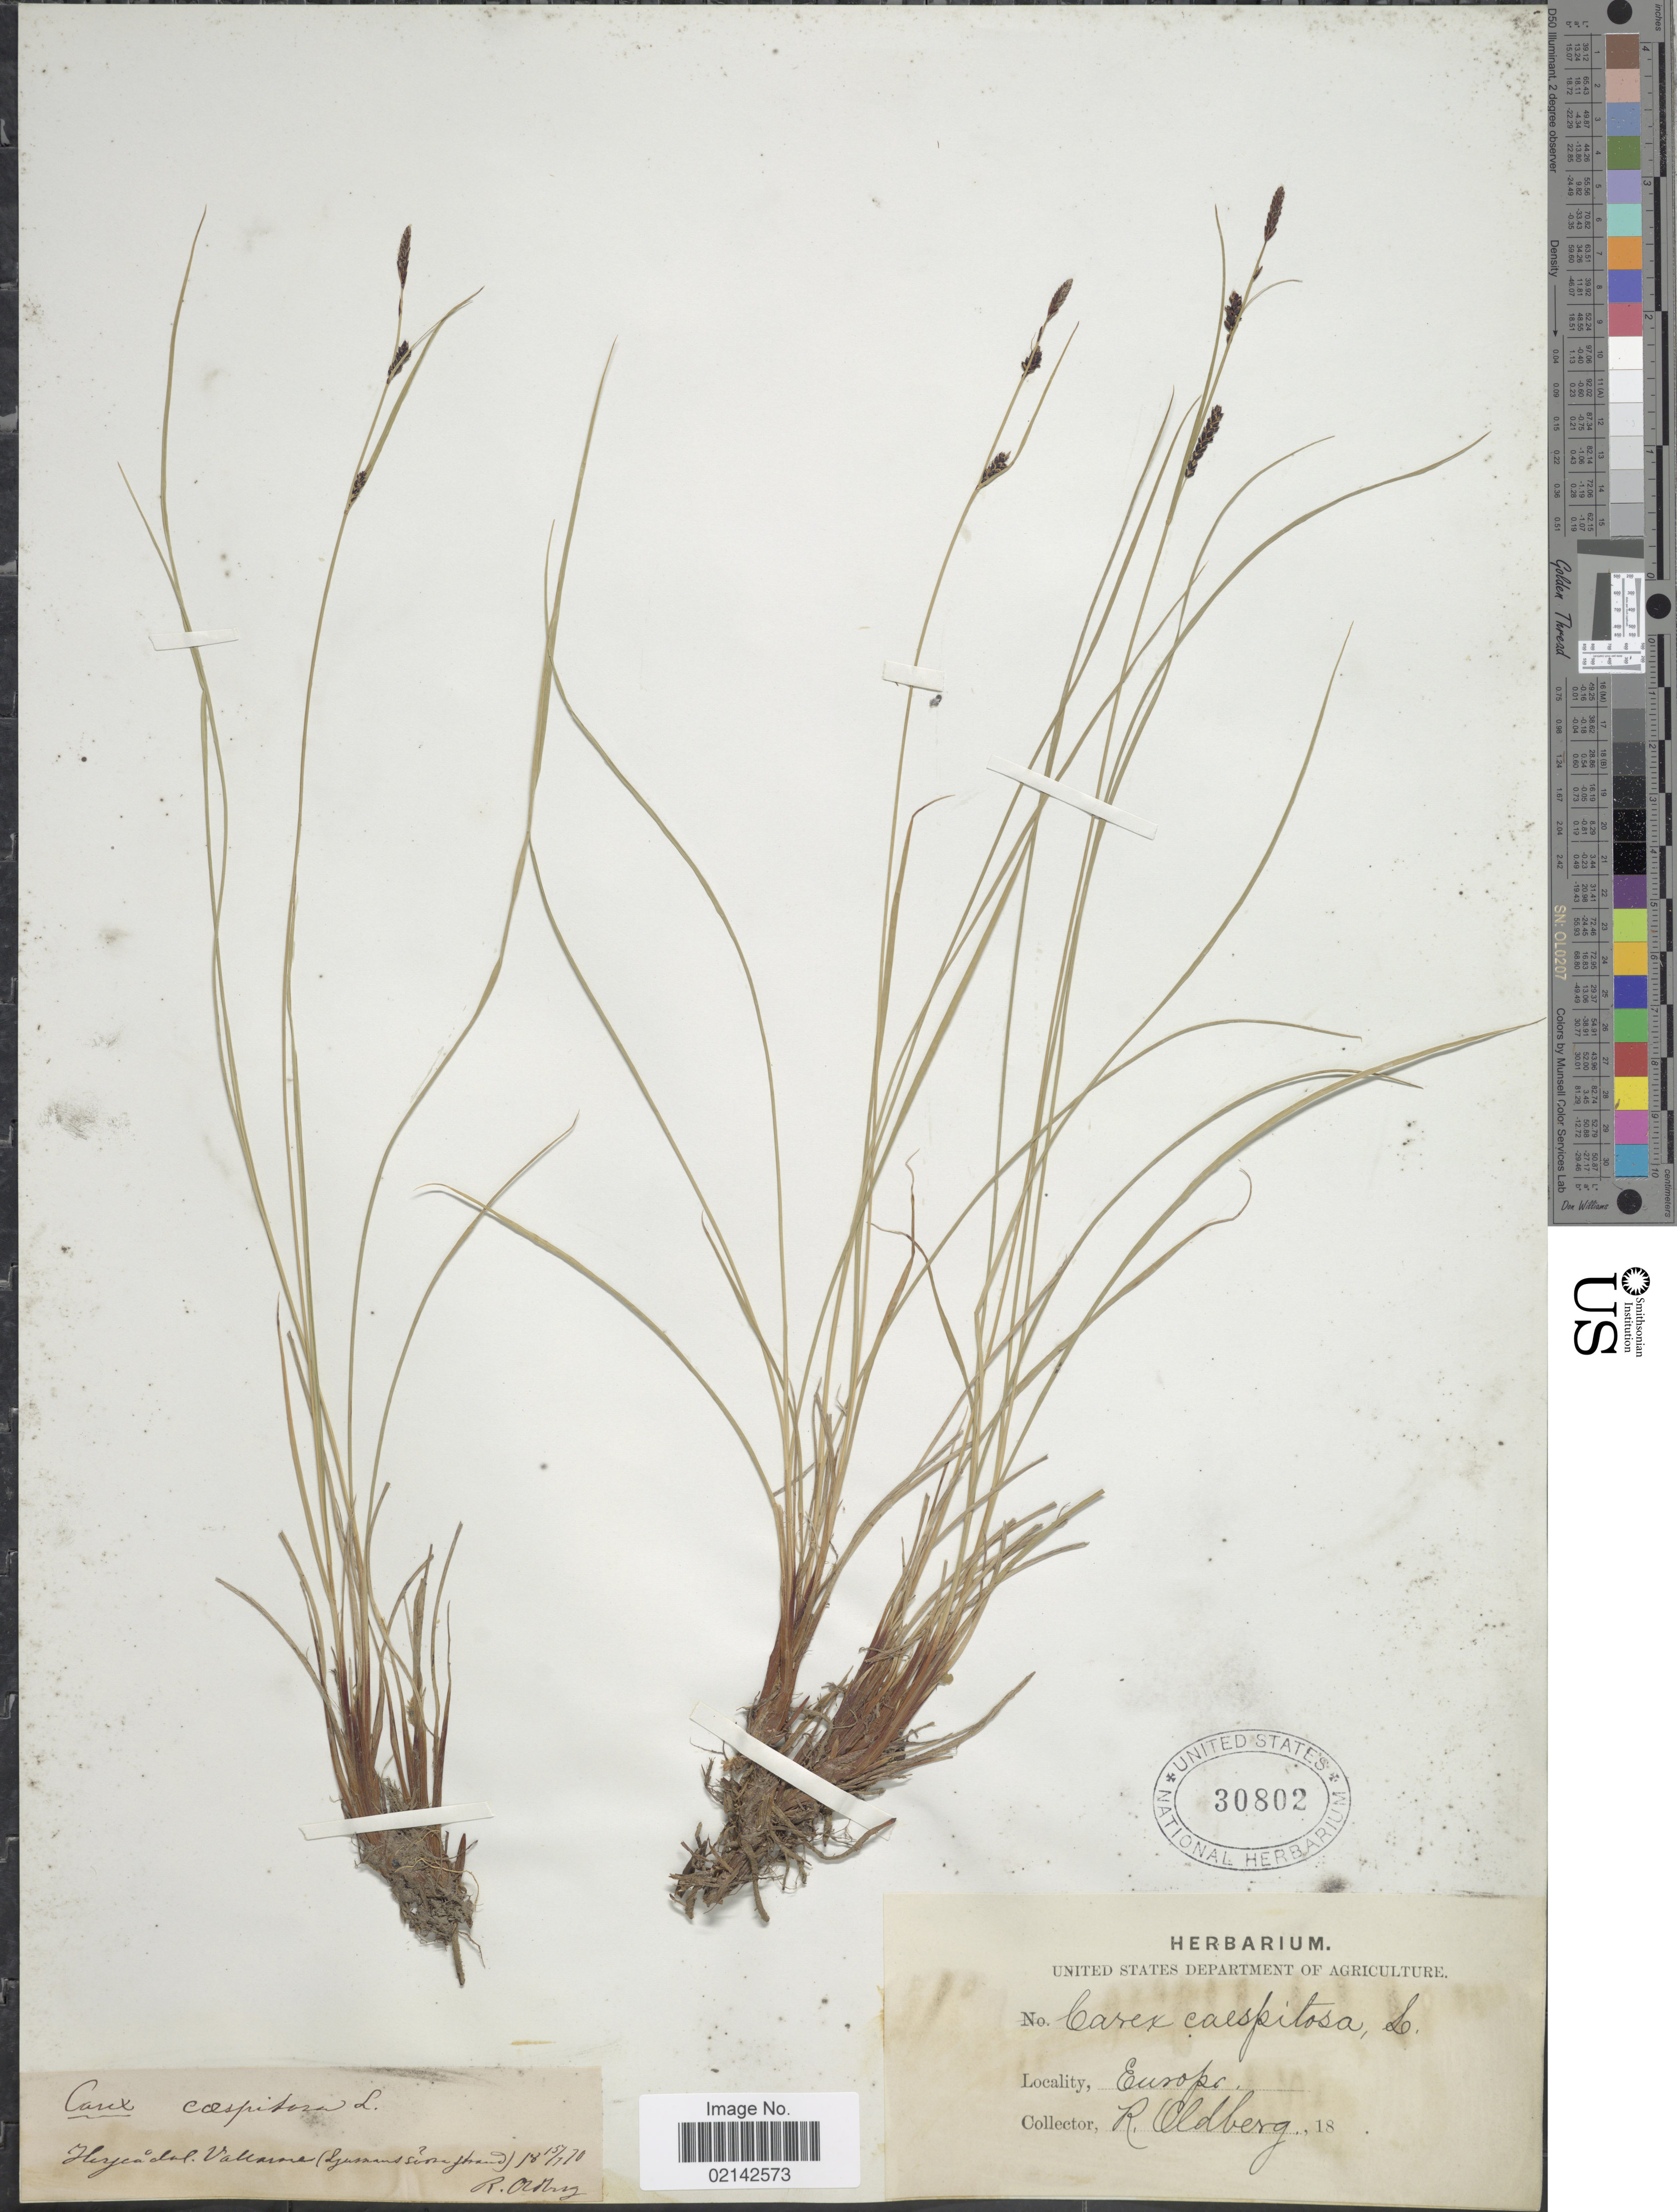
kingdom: Plantae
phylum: Tracheophyta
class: Liliopsida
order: Poales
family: Cyperaceae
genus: Carex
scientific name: Carex cespitosa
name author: L.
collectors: R. Oldberg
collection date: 1870-07-15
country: Sweden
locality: Herjedalen Valarne (Ljussand sarnestrand) [interpreted]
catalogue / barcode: US 30802